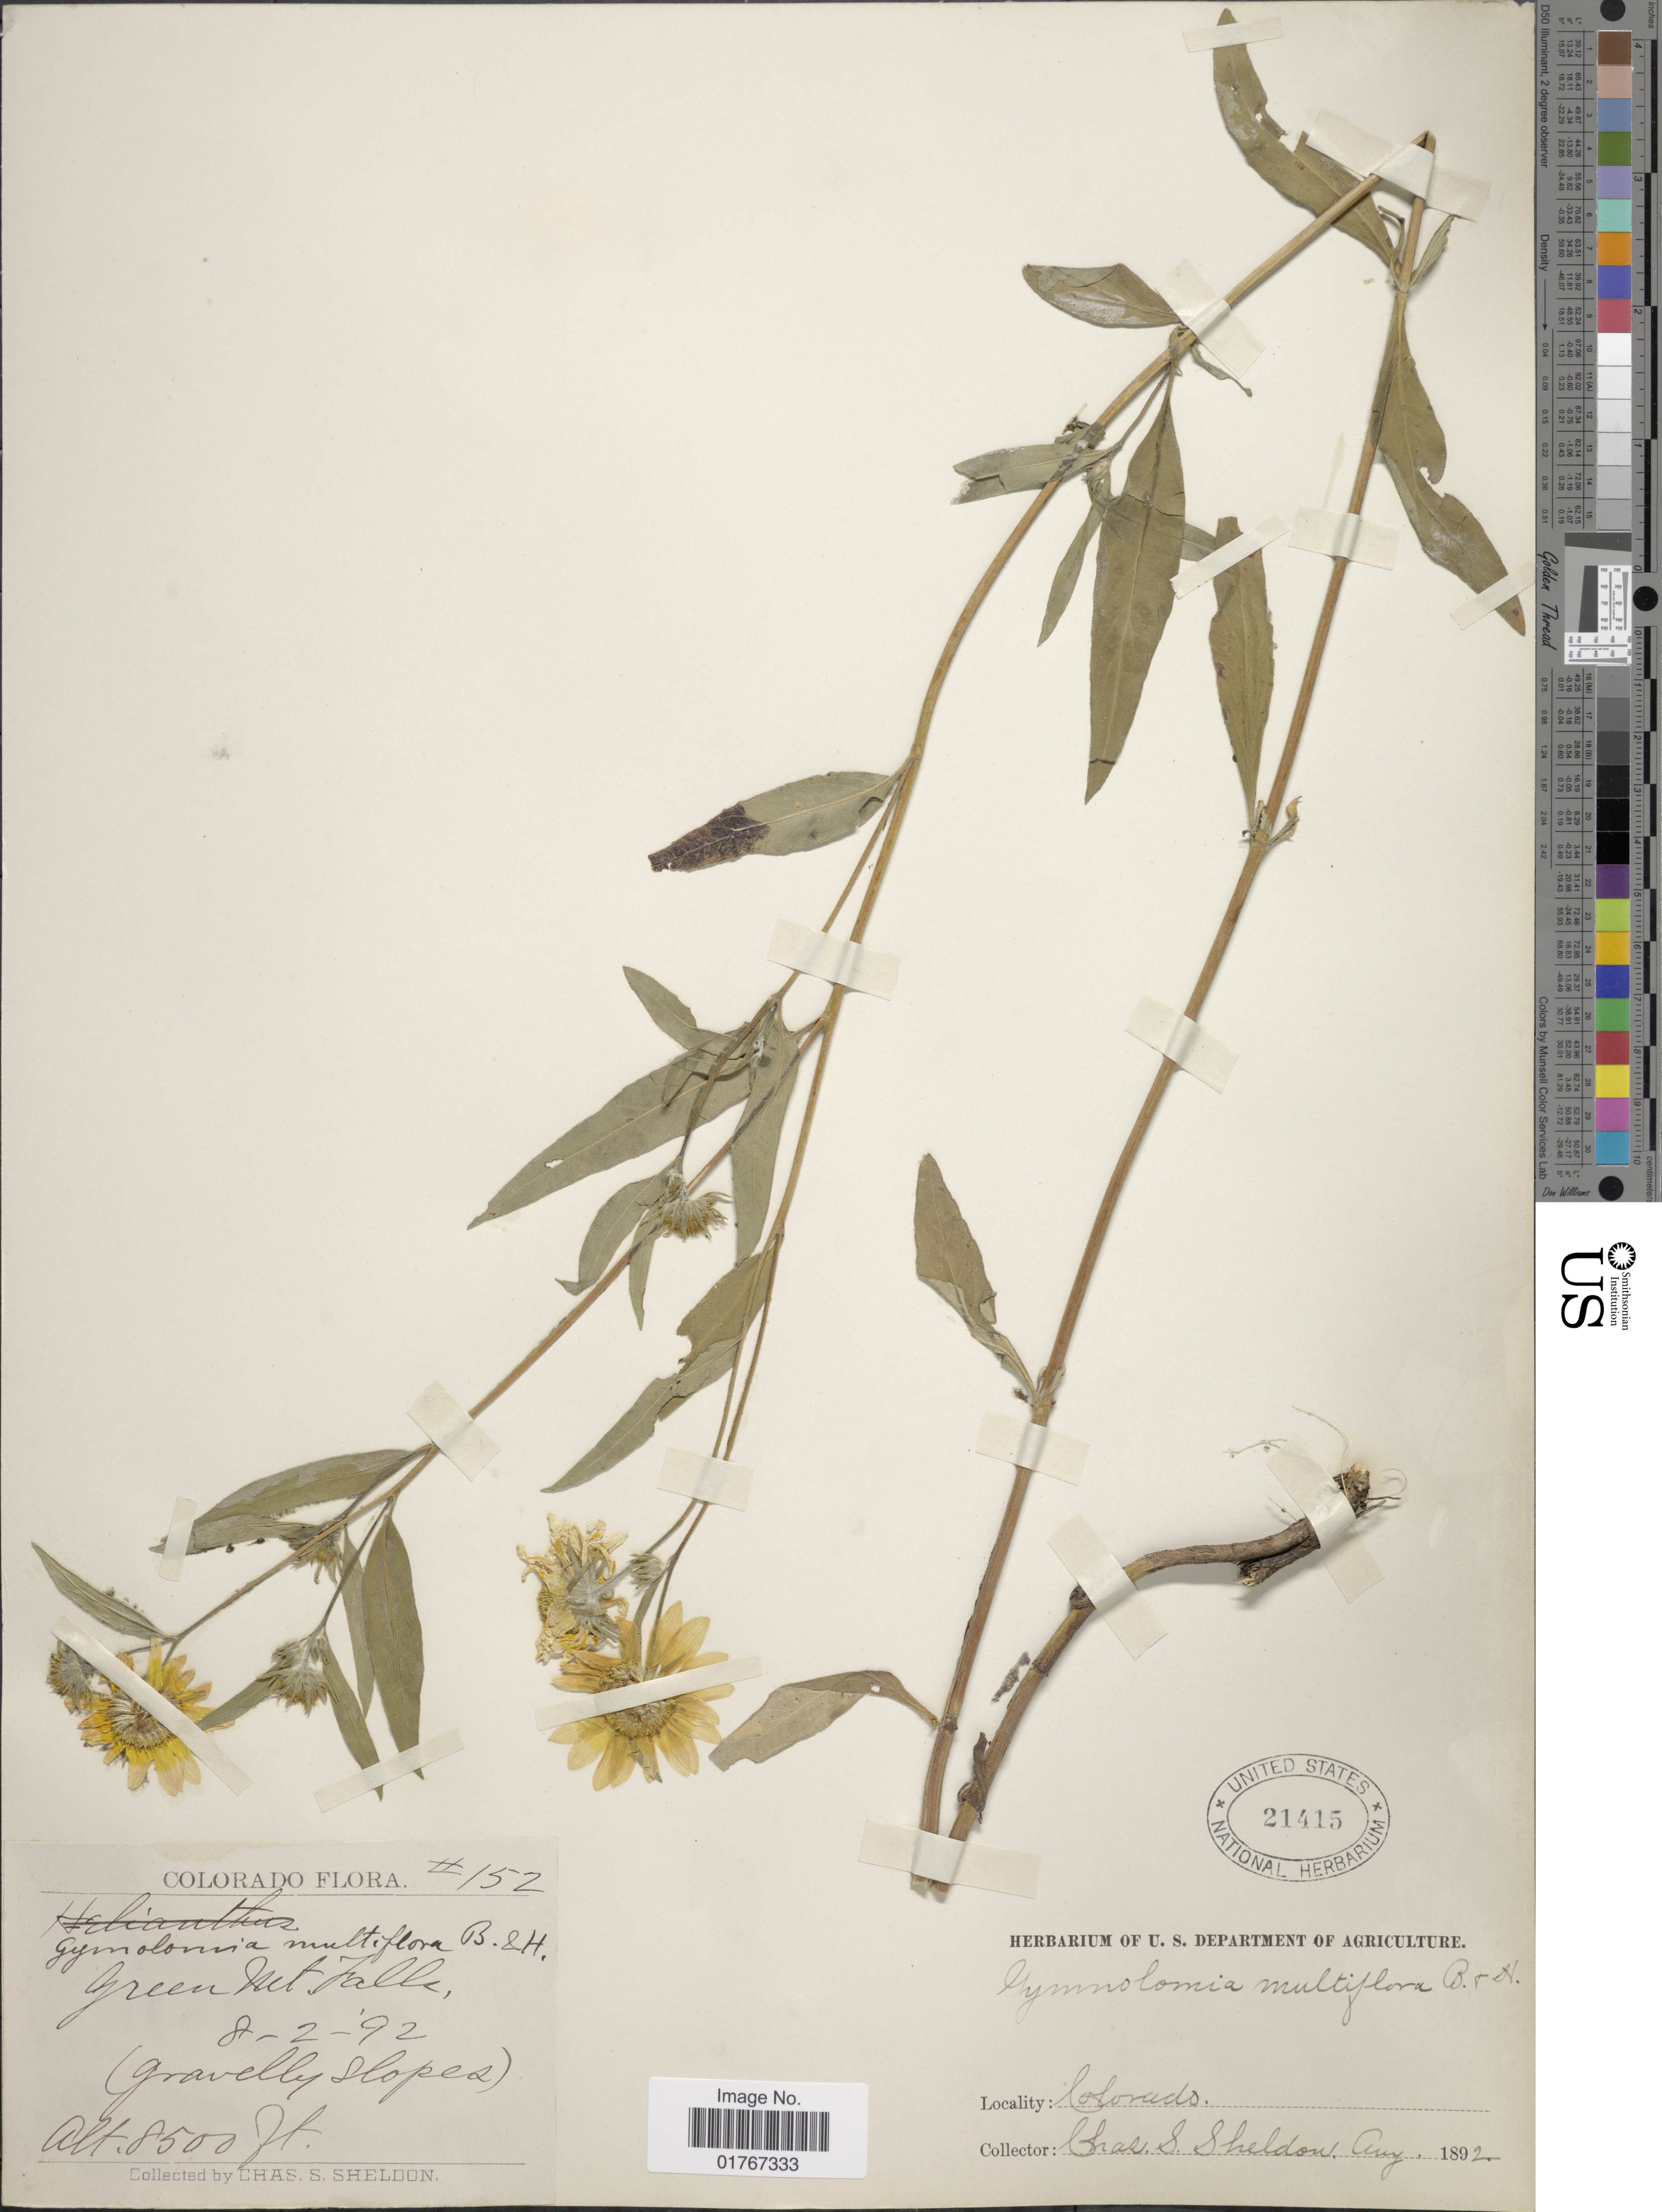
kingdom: Plantae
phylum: Tracheophyta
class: Magnoliopsida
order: Asterales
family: Asteraceae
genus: Heliomeris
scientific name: Heliomeris multiflora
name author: Nutt.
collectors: C. S. Sheldon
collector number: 152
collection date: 1892-02-08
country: United States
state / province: Colorado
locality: Green Mt Falls (garvelly slopes)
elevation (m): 2591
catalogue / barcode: US 21415